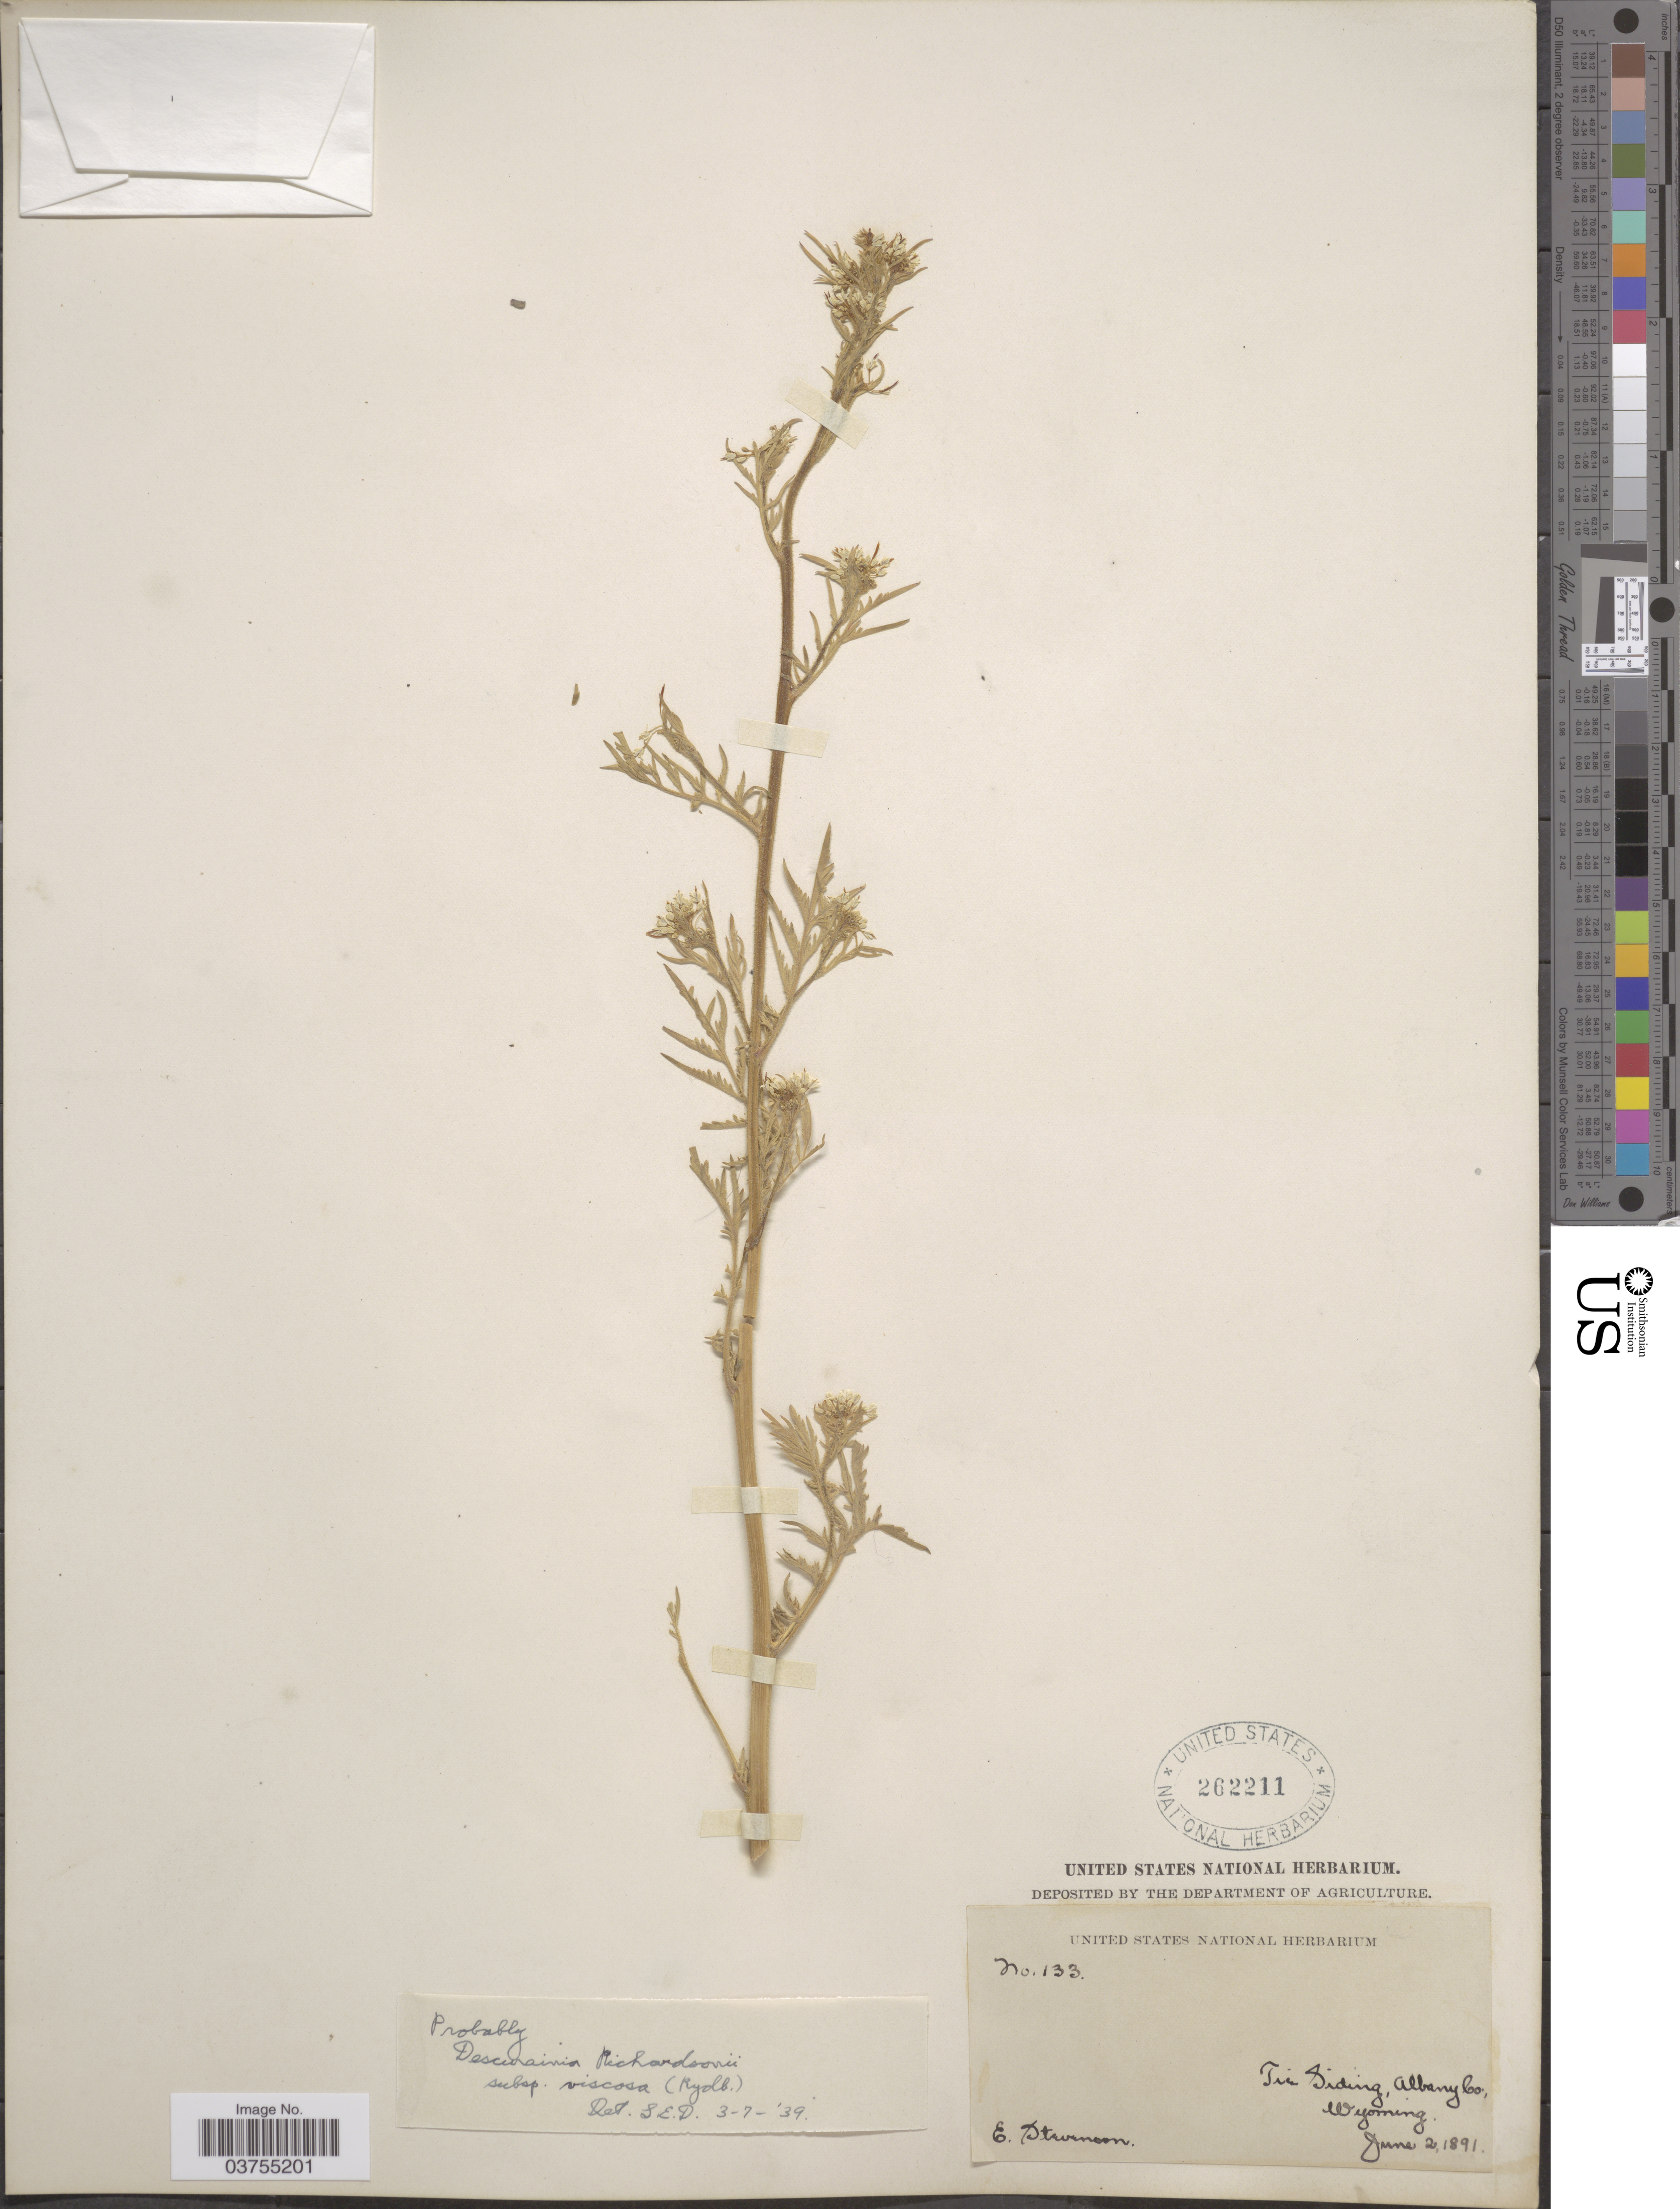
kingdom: Plantae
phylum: Tracheophyta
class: Magnoliopsida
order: Brassicales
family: Brassicaceae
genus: Descurainia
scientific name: Descurainia richardsonii subsp. viscosa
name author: (Rydb.) Detling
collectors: E. Stevenson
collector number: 133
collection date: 1891-06-02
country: United States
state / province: Wyoming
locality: Tie Siding, Albany Co.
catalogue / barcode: US 262211